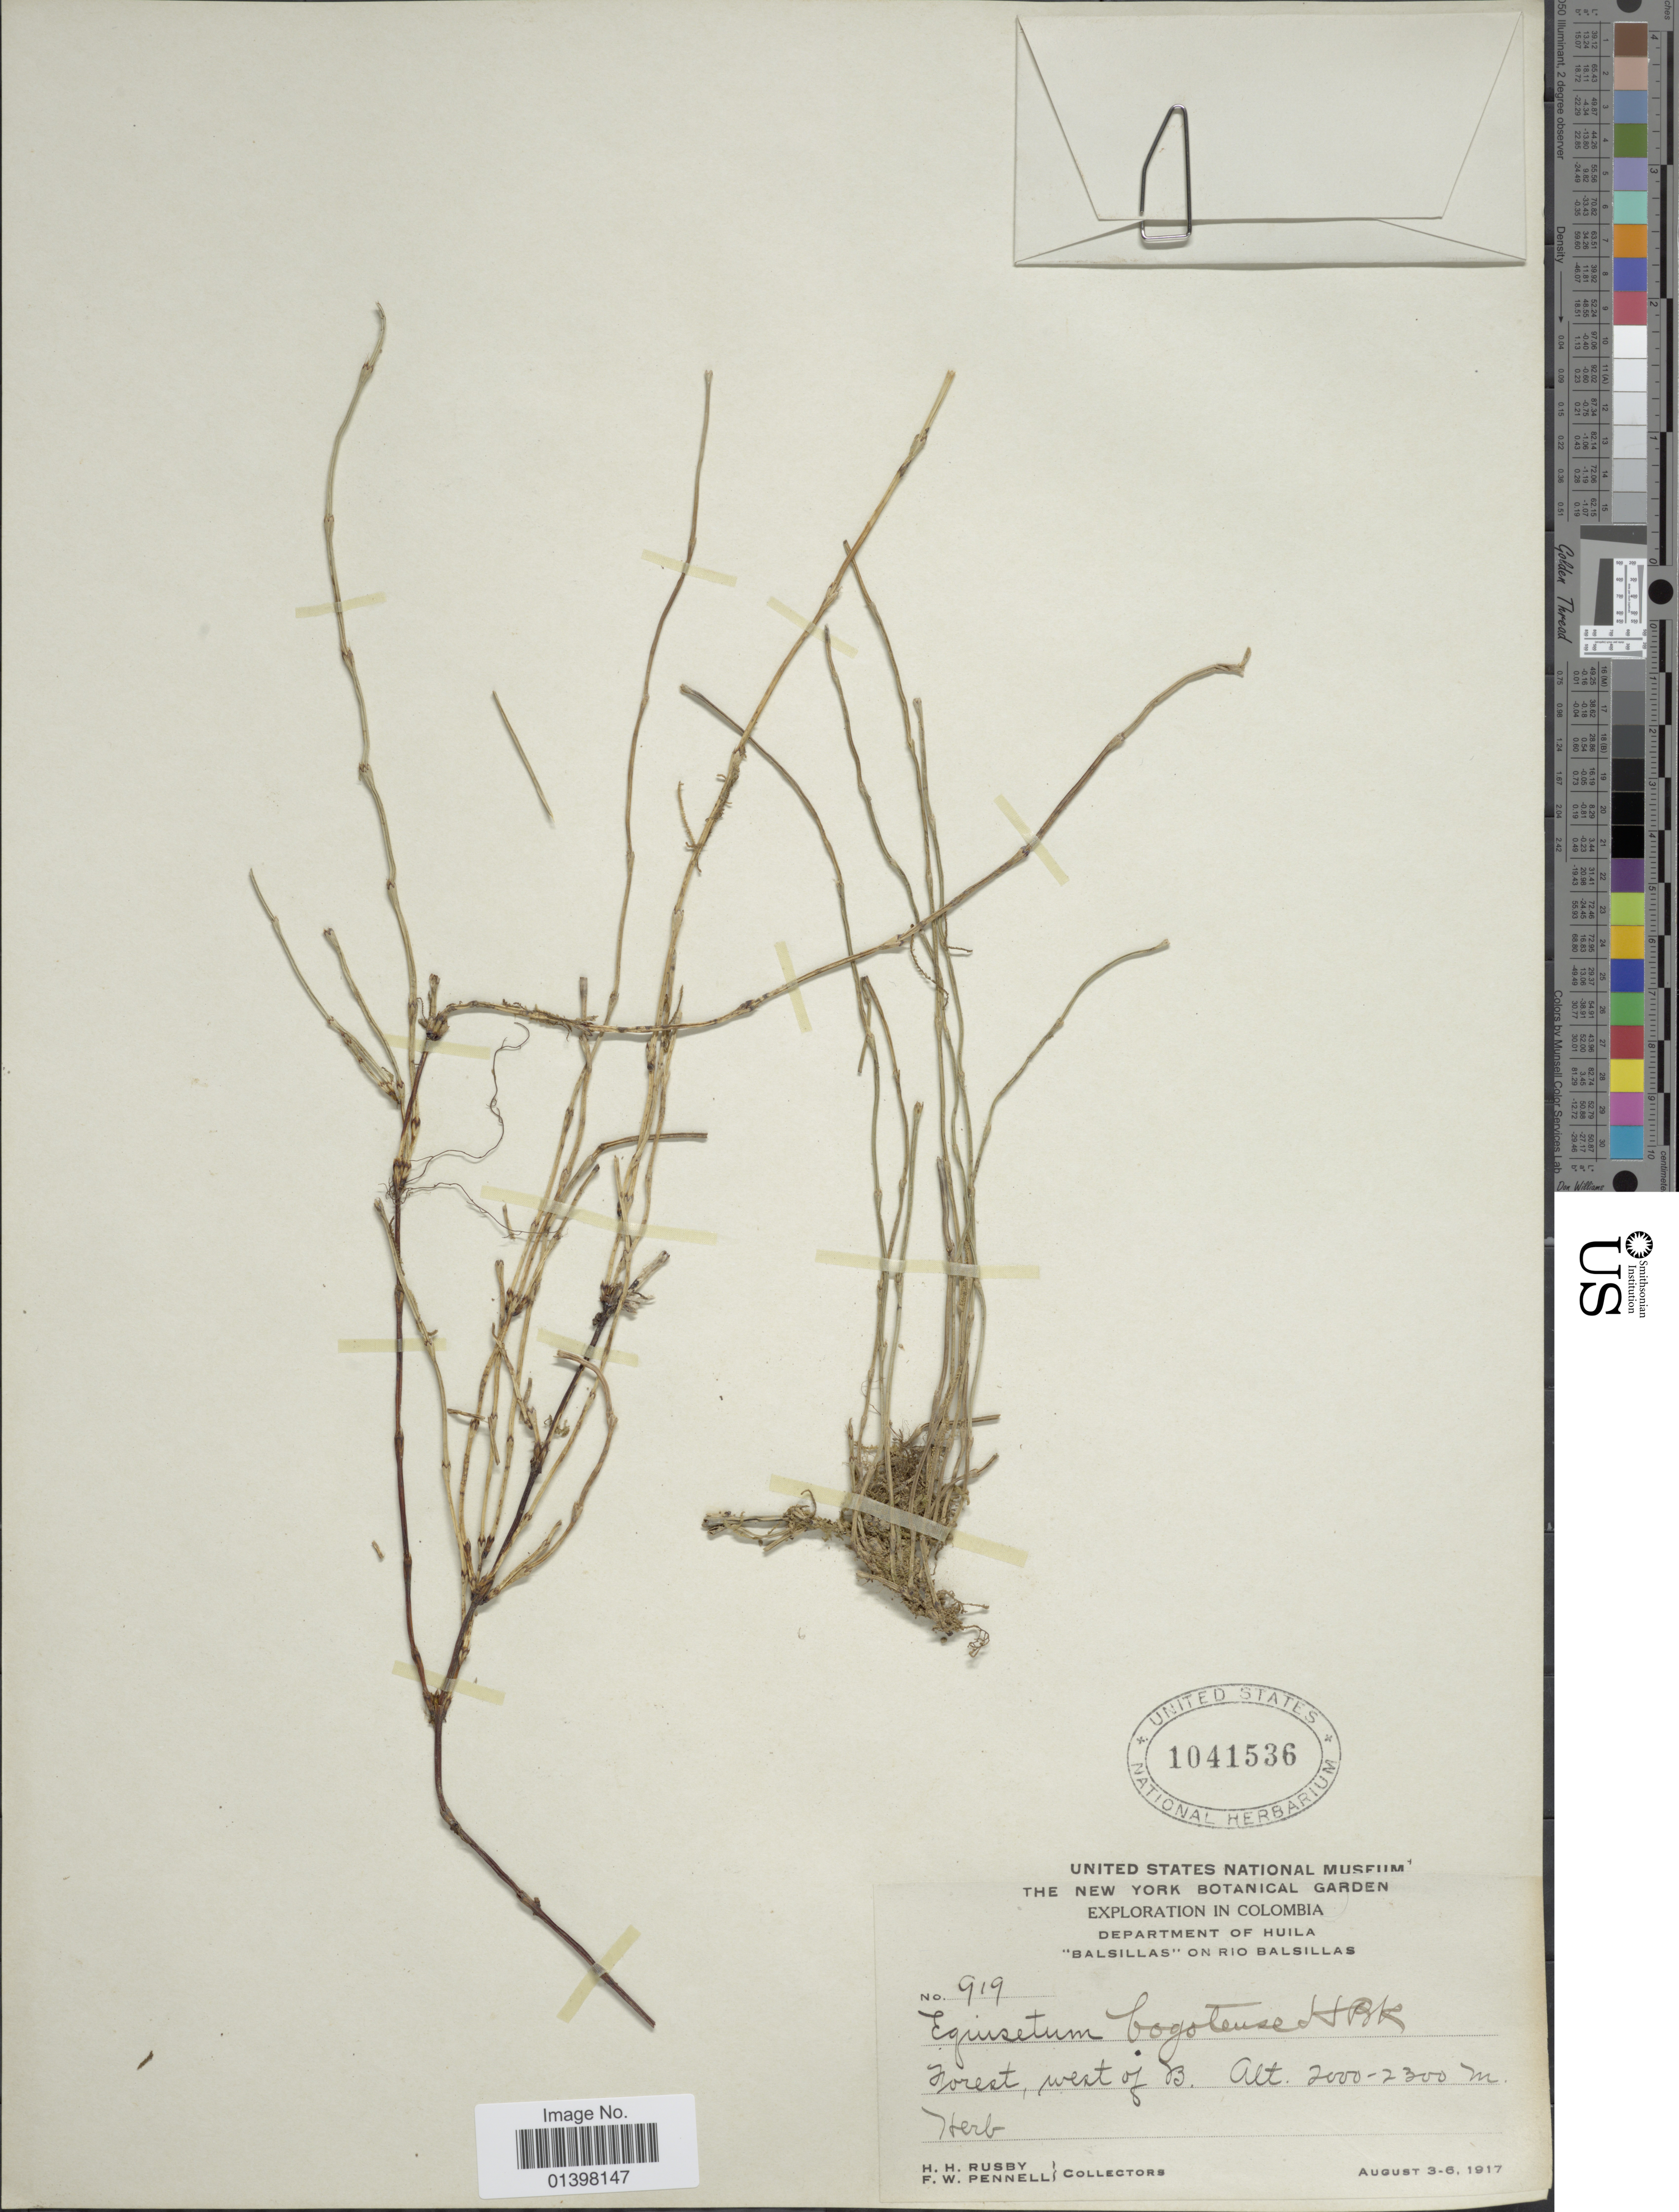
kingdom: Plantae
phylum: Tracheophyta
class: Polypodiopsida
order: Equisetales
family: Equisetaceae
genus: Equisetum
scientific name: Equisetum bogotense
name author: Kunth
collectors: H. H. Rusby & F. W. Pennell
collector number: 919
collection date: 1917-06-03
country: Colombia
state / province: Huila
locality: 'Balsillas' on Rio Balsillas. Forest, west of B.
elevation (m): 2000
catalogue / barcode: US 1041536